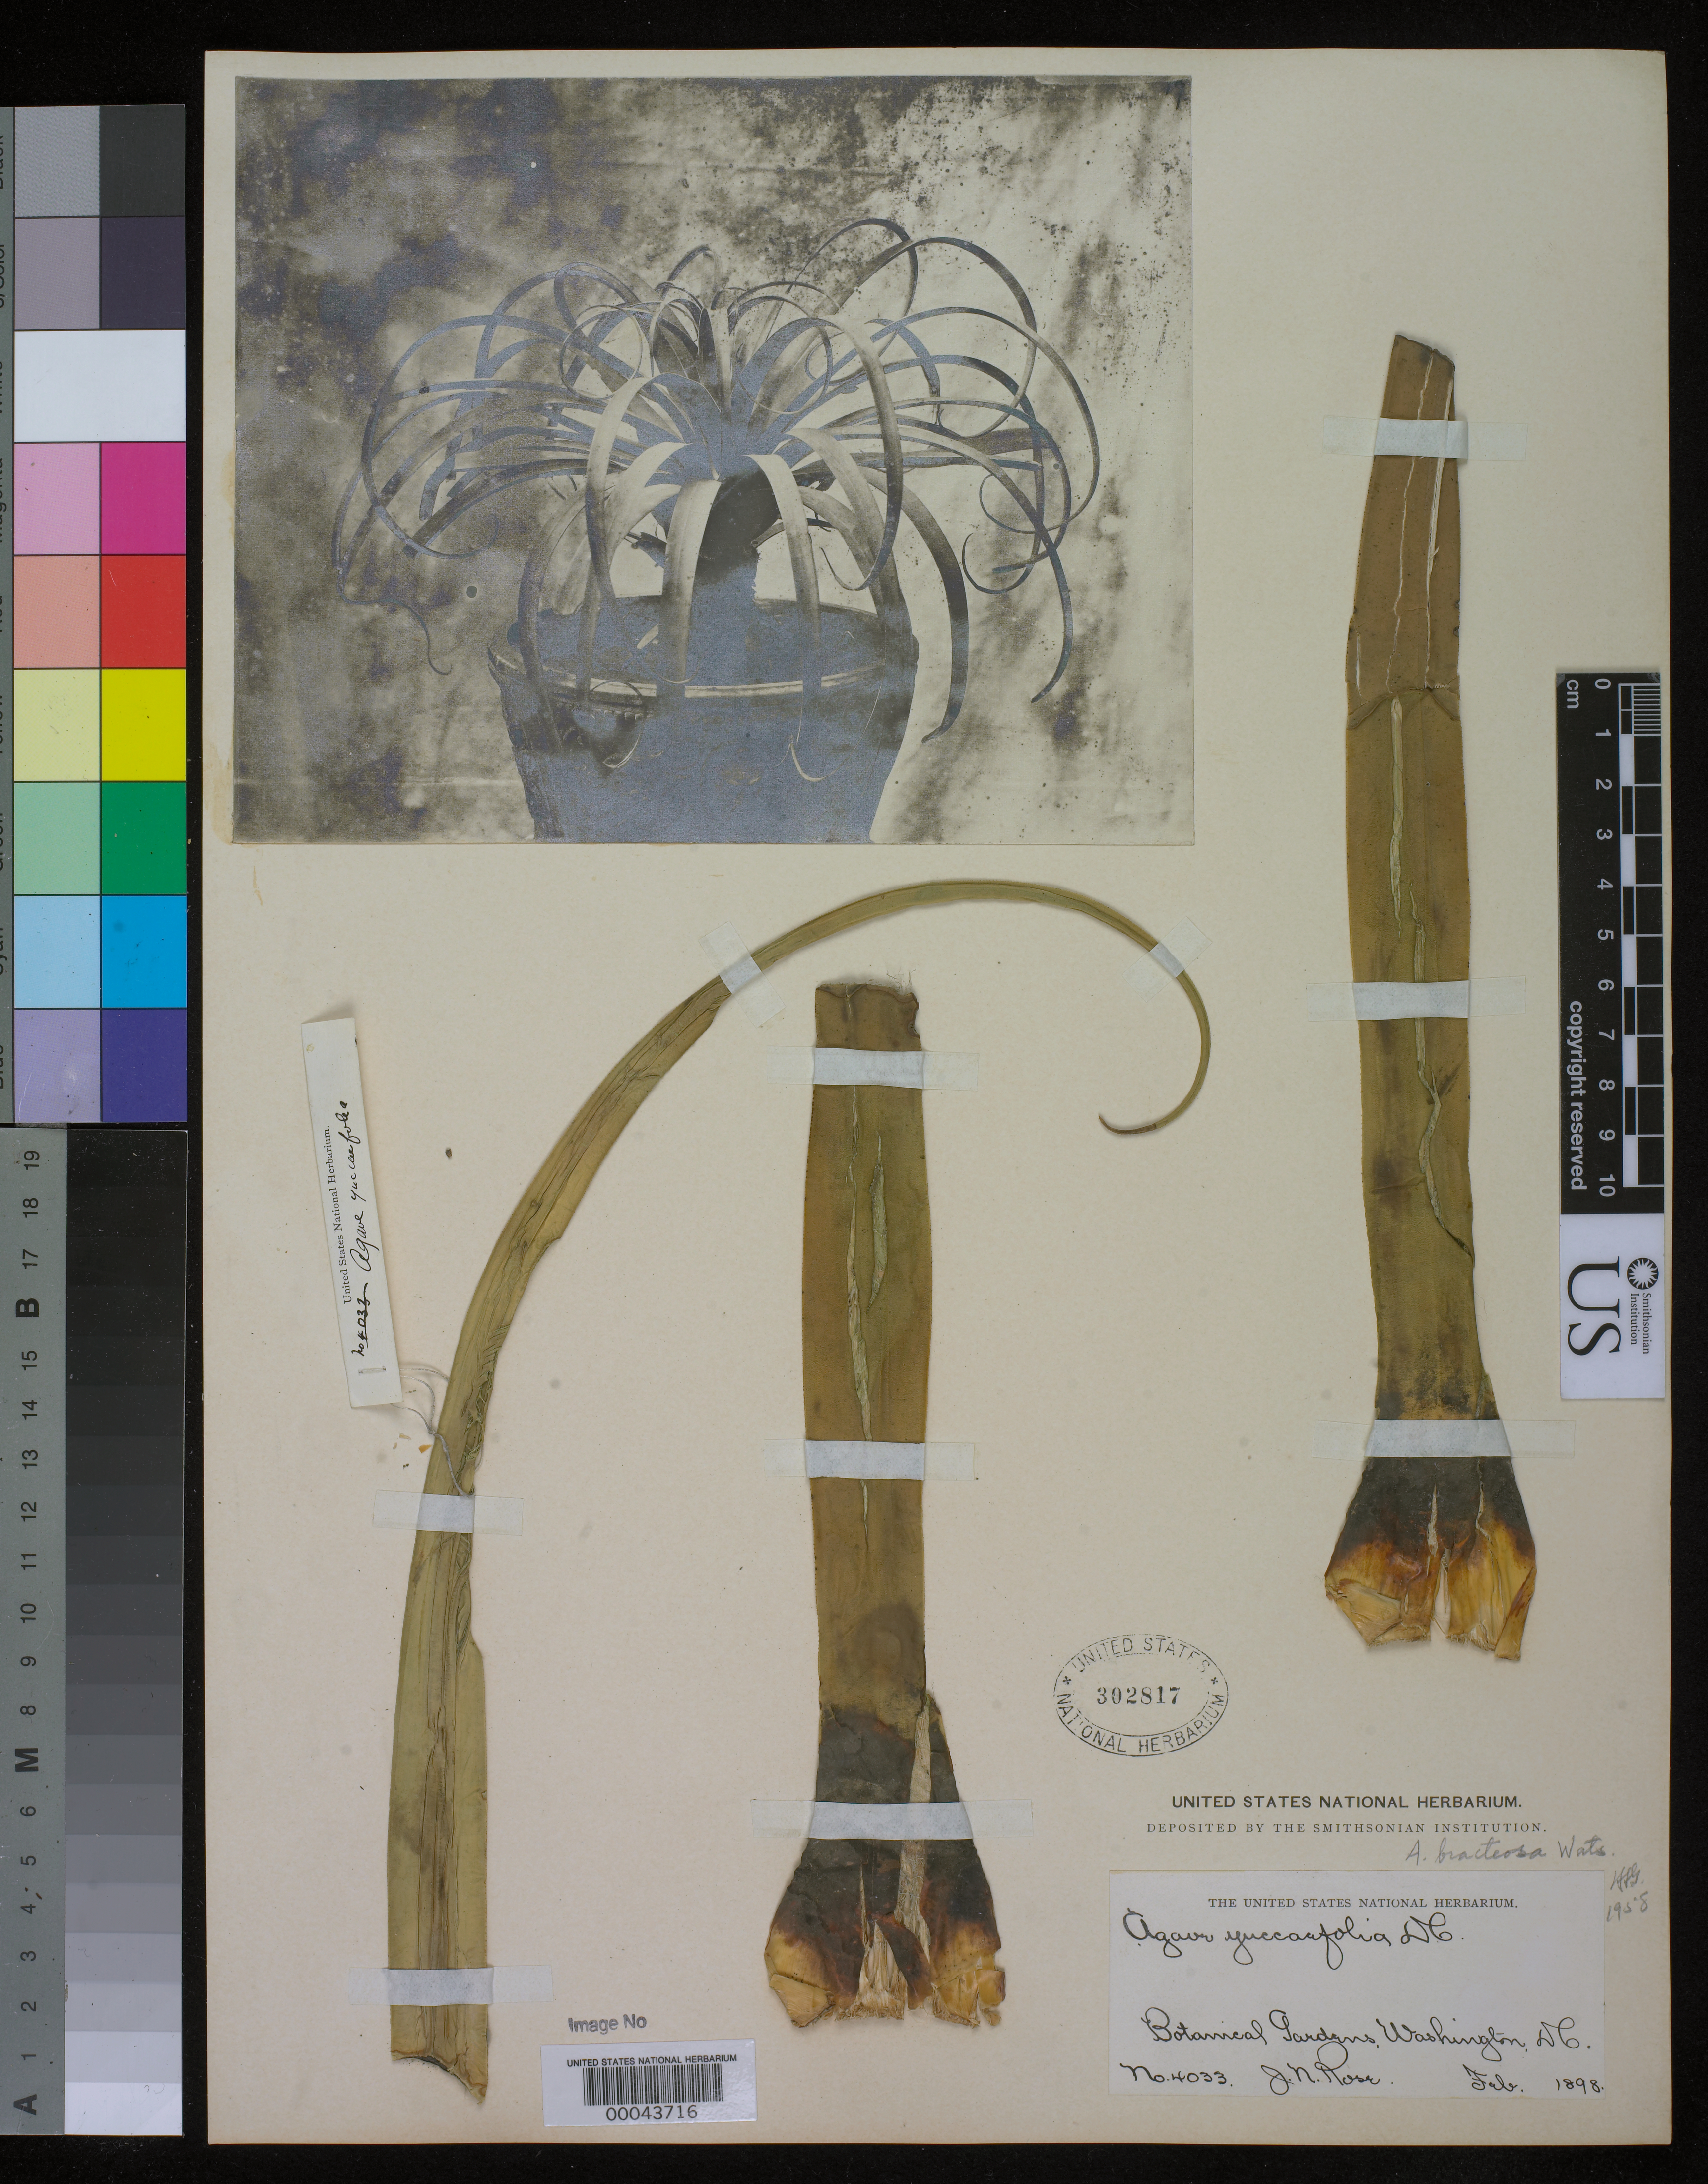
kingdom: Plantae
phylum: Tracheophyta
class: Liliopsida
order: Asparagales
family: Asparagaceae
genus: Agave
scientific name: Agave bracteosa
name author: S. Watson ex Engelm.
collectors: J. N. Rose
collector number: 4033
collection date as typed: Feb 1898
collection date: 1898-02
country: Mexico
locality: E of Monserrat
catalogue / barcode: US 302817